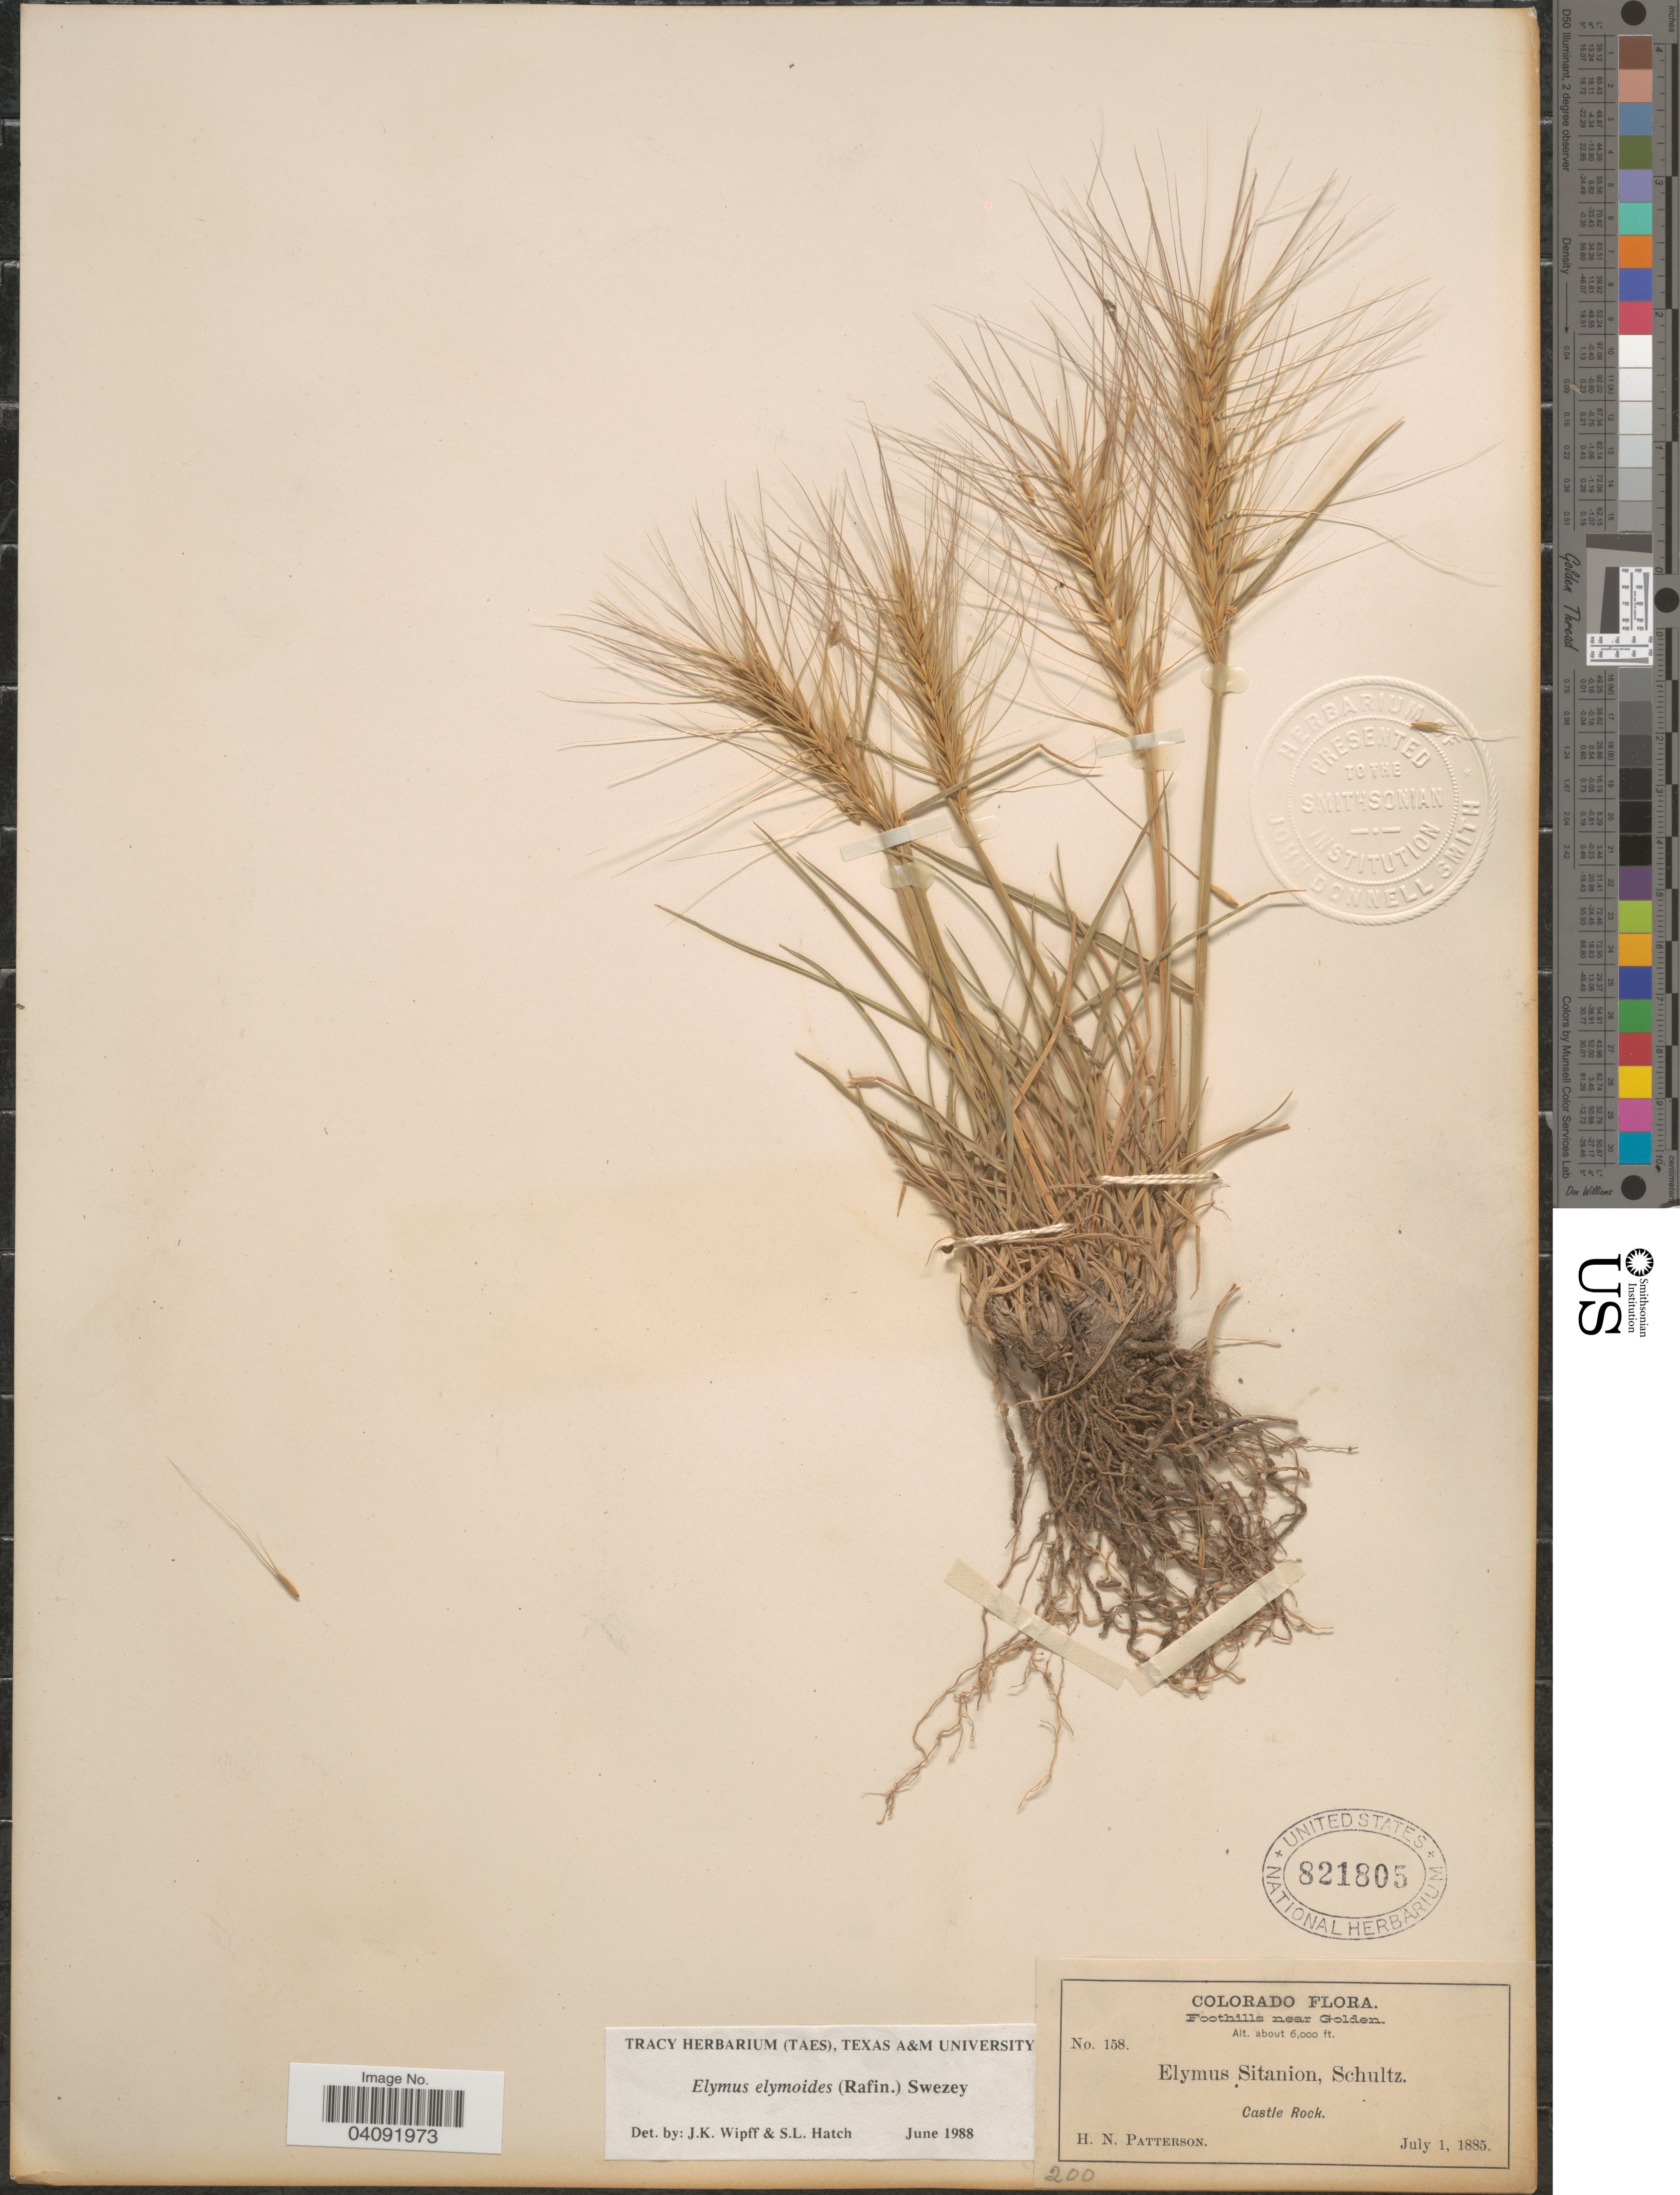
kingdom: Plantae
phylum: Tracheophyta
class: Liliopsida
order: Poales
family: Poaceae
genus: Elymus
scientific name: Elymus elymoides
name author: (Raf.) Swezey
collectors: H. N. Patterson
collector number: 158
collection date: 1885-07-01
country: United States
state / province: Colorado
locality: Foothills near Golden. Castle Rock.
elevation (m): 1829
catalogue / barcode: US 821805